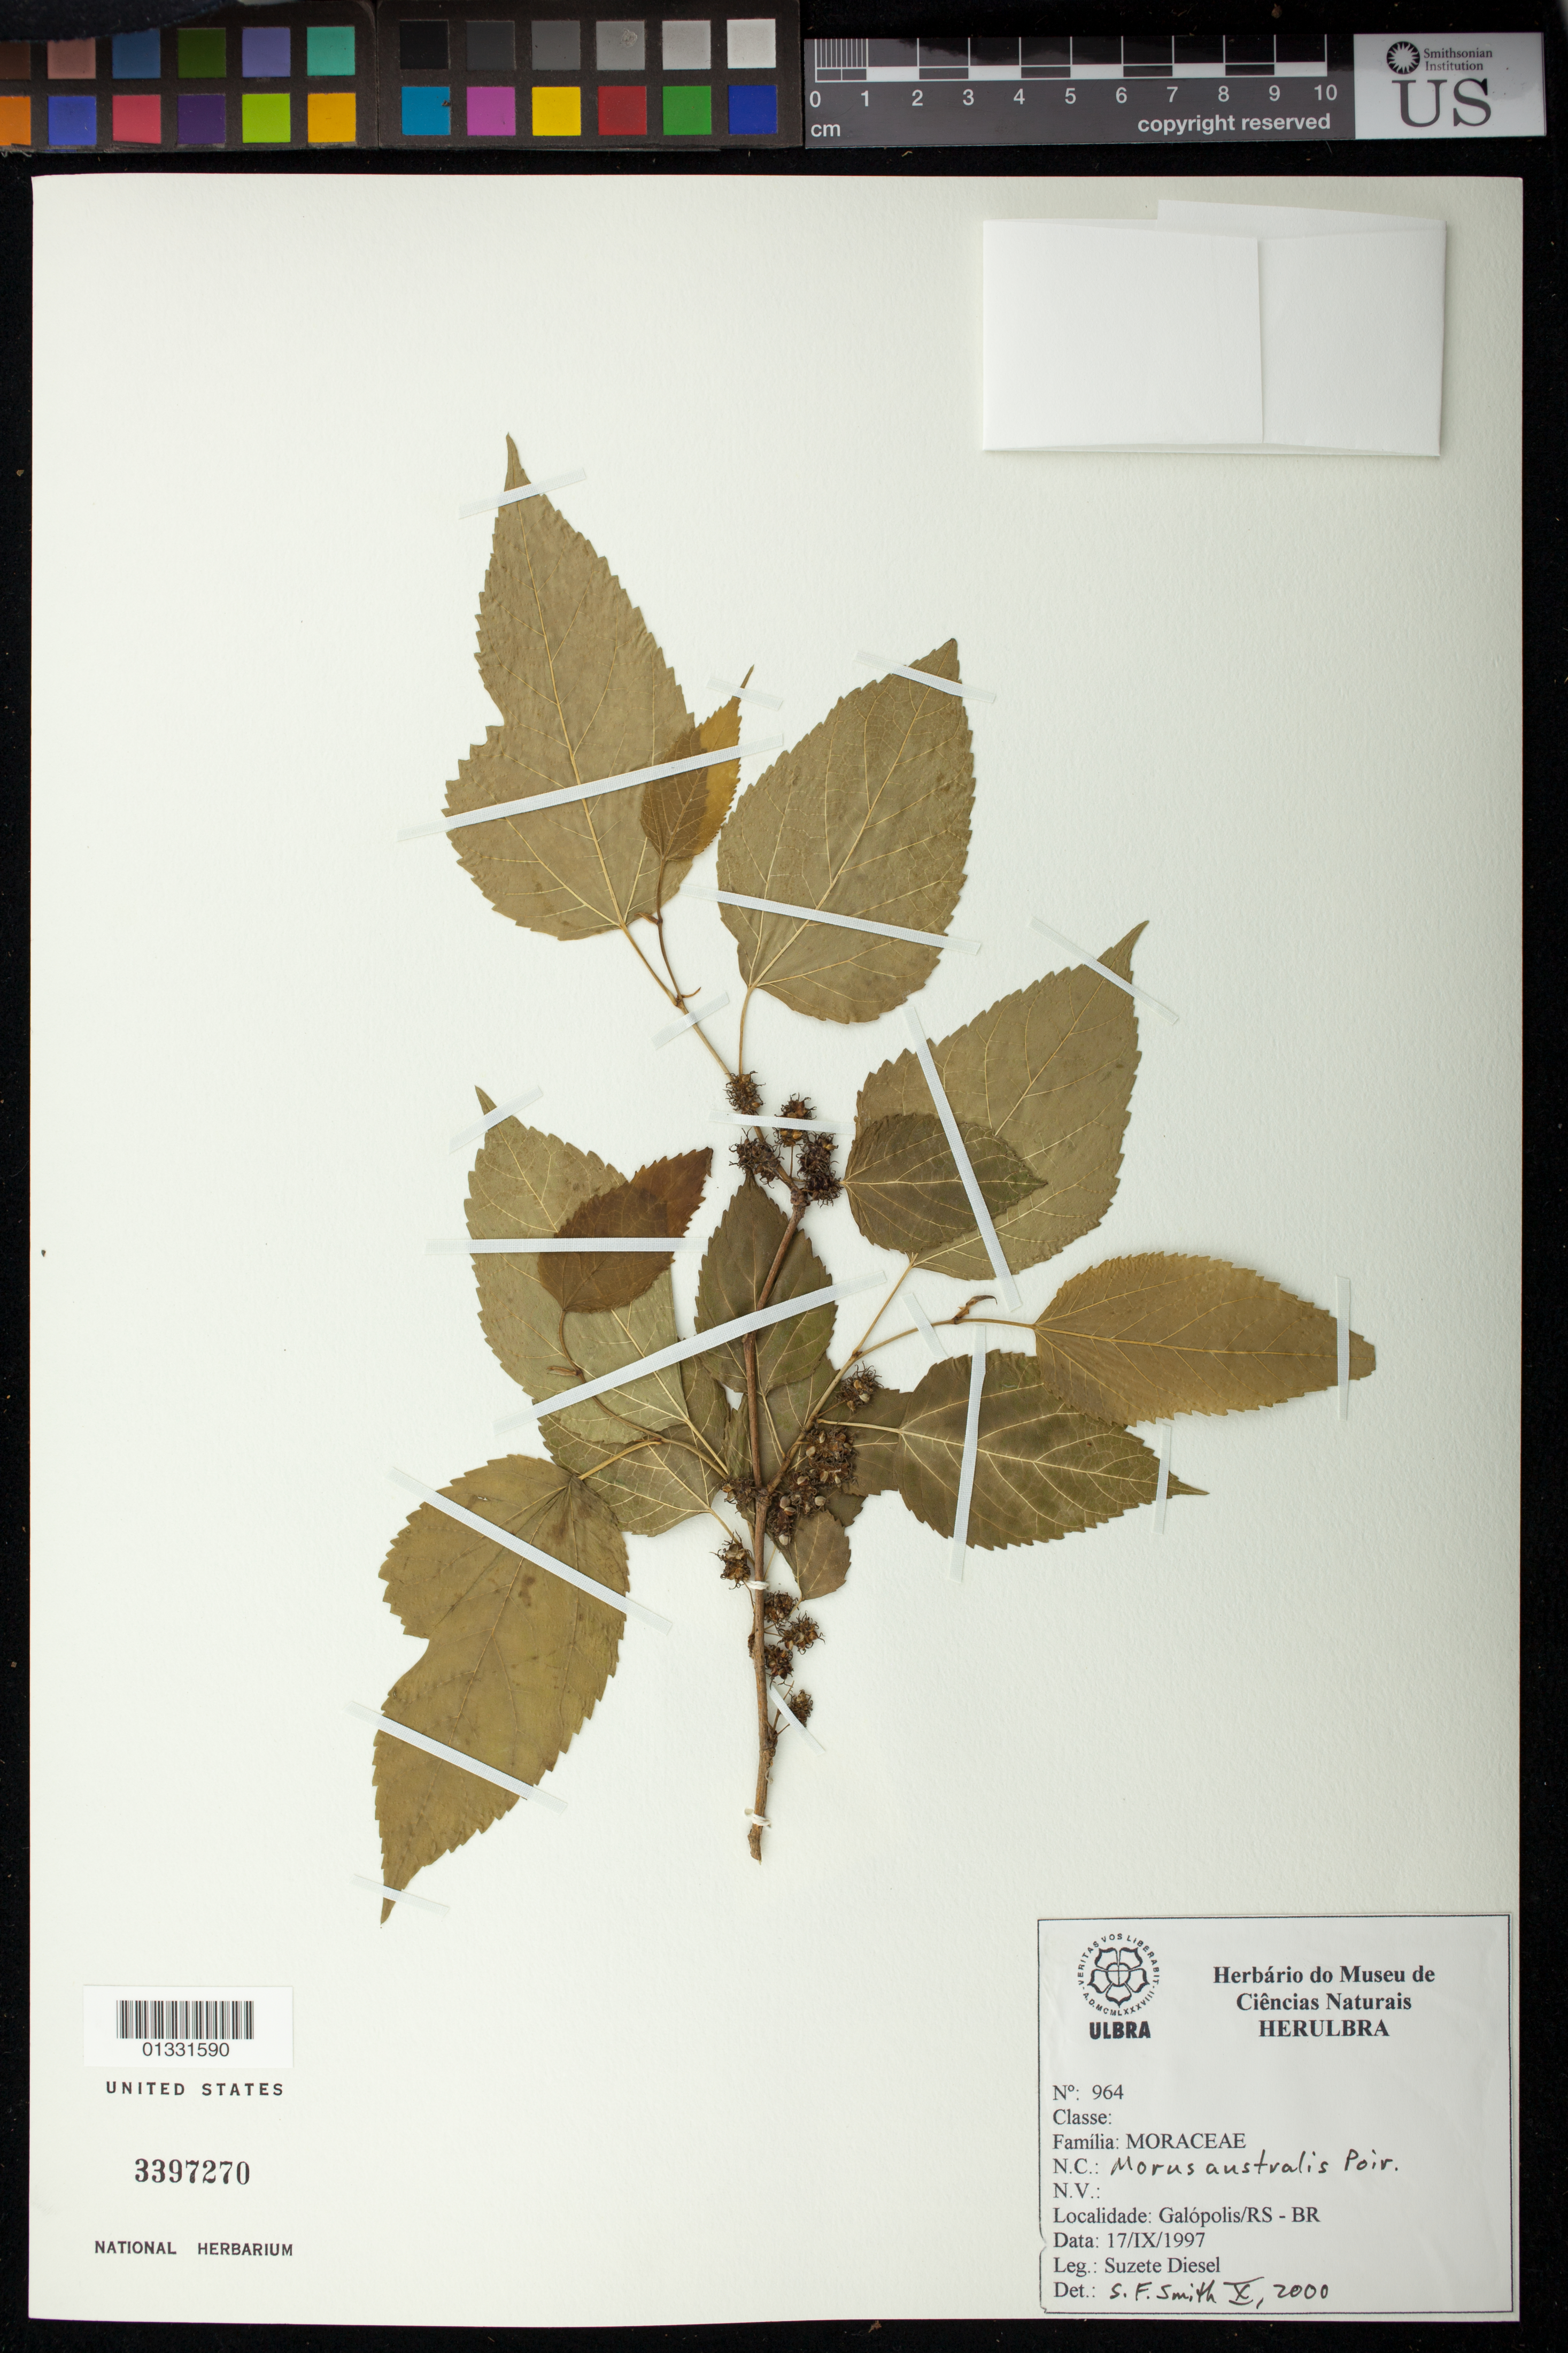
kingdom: Plantae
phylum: Tracheophyta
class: Magnoliopsida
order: Rosales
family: Moraceae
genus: Morus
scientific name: Morus australis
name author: Poir.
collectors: S. Diesel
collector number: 964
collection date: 1997-09-17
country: Brazil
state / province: Rio Grande do Sul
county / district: Caxias do Sul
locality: Galópolis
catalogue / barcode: US 3397270